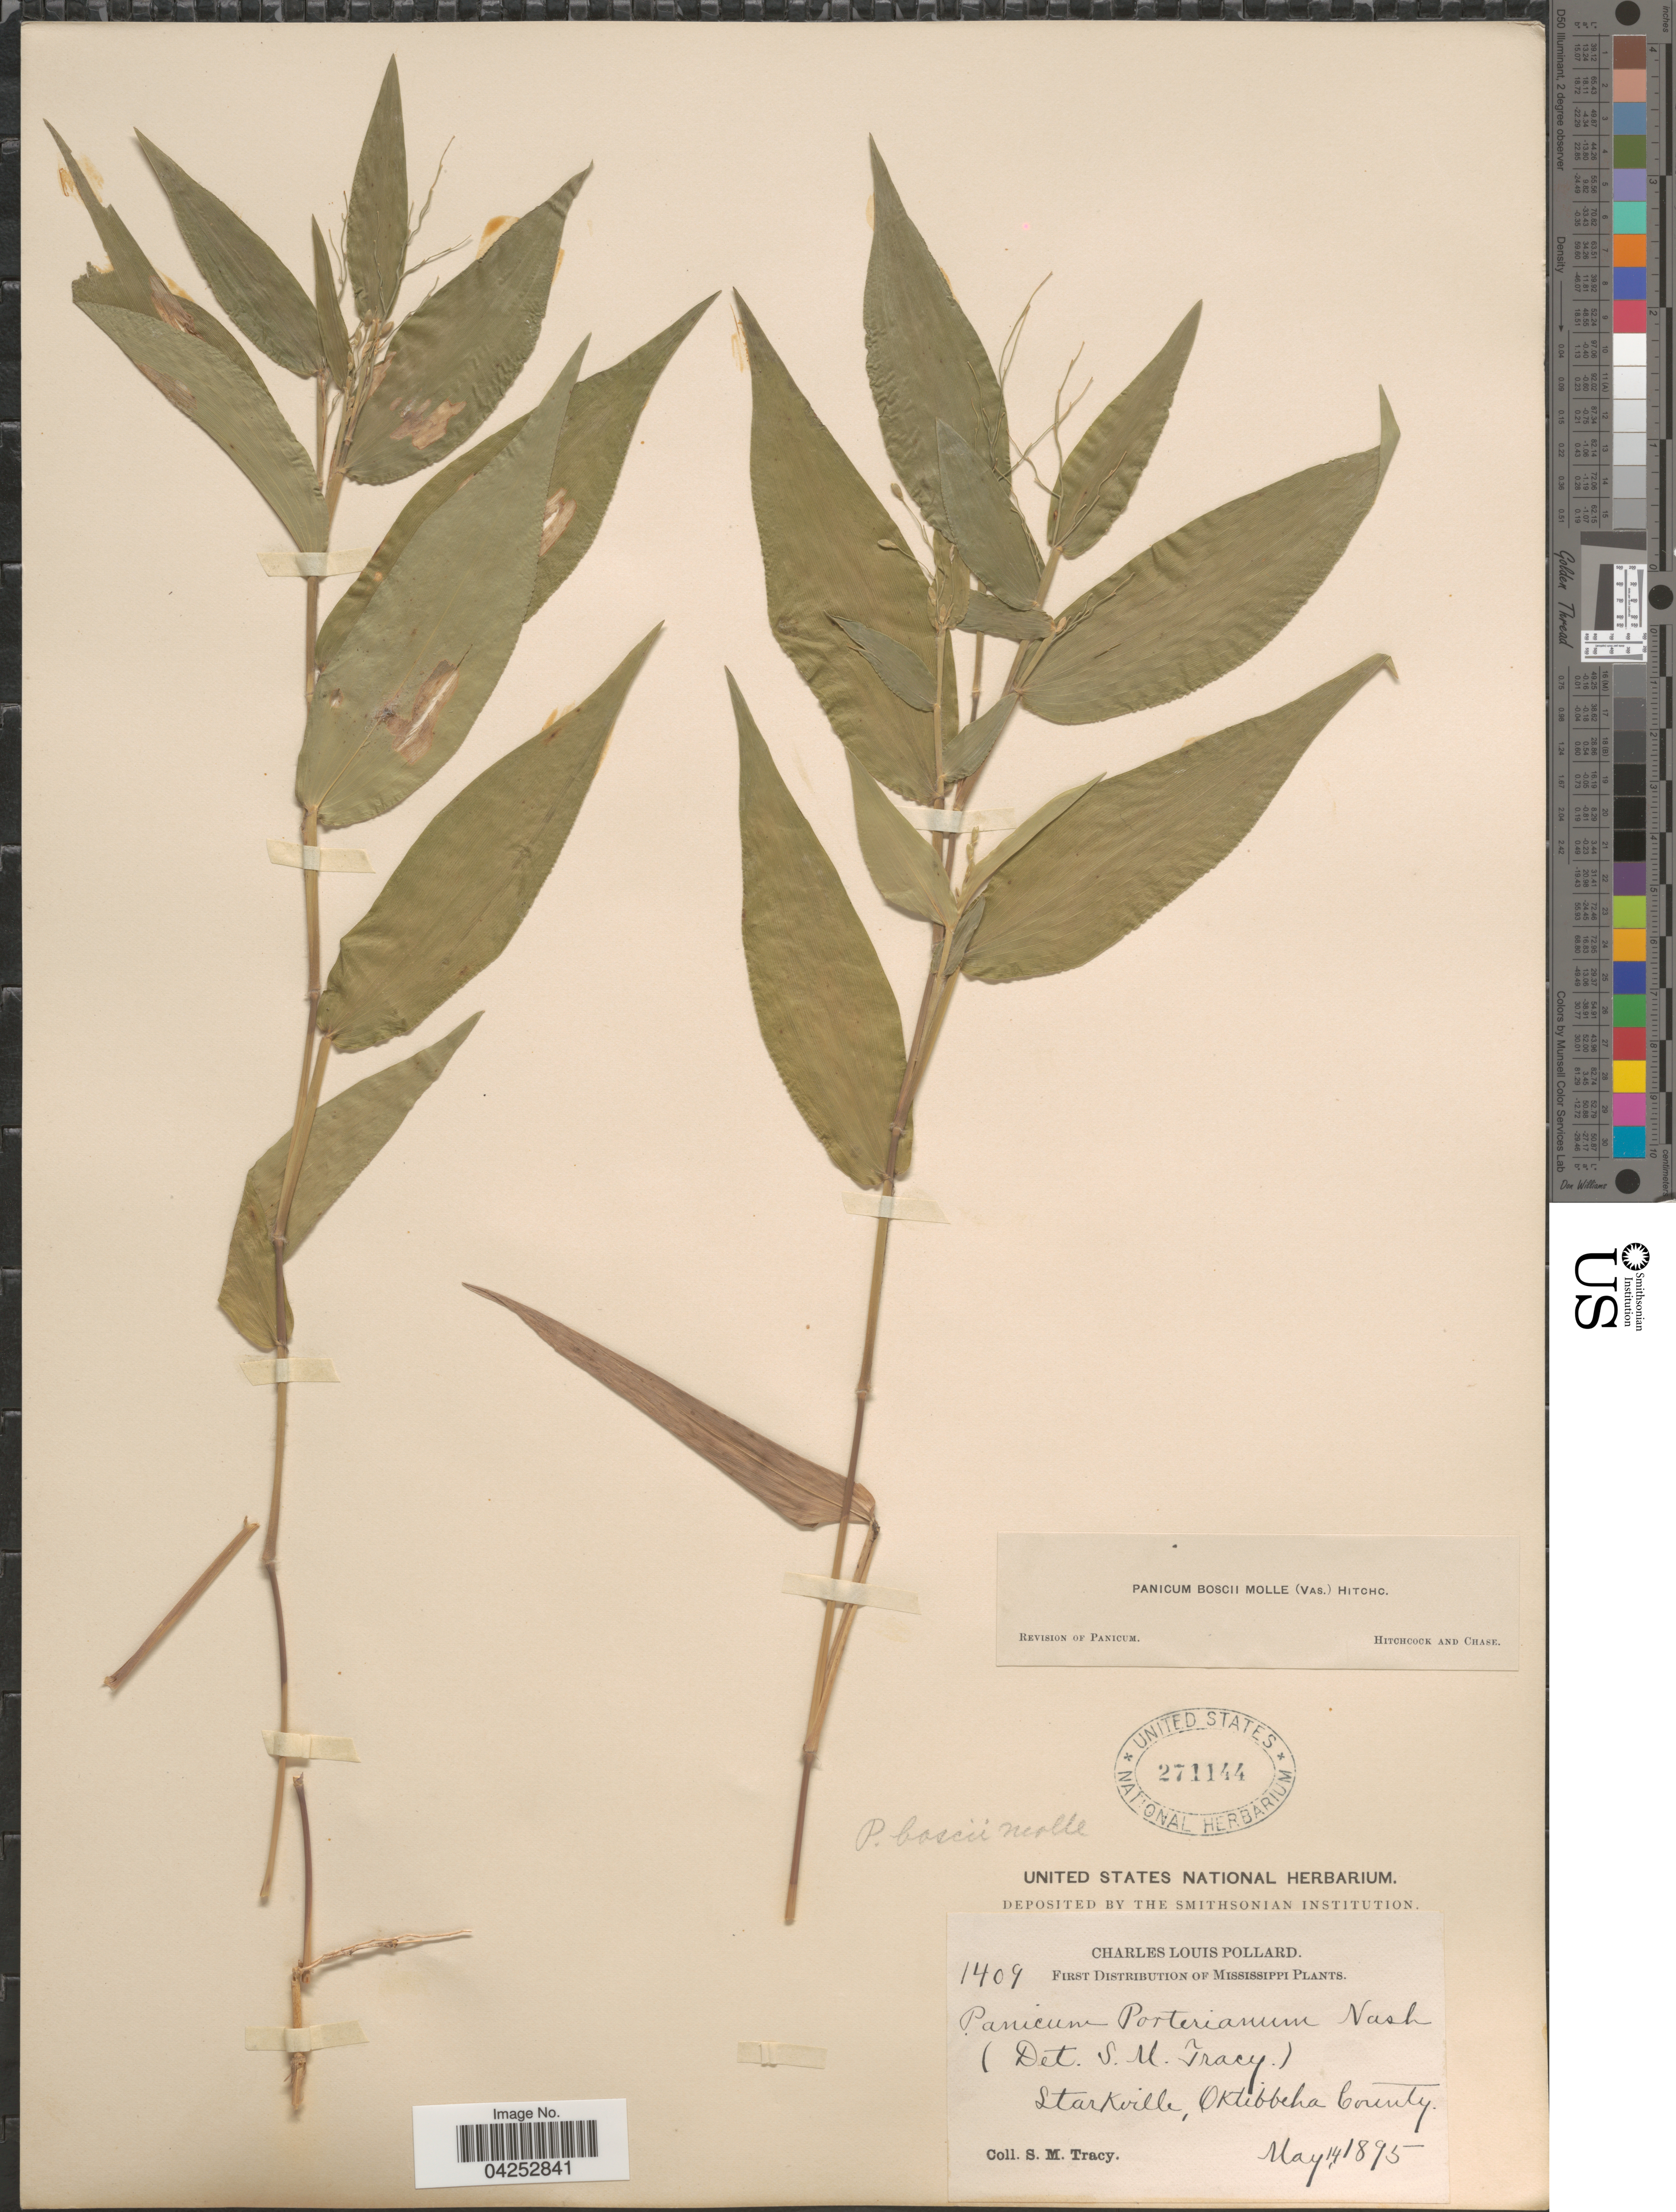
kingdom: Plantae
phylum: Tracheophyta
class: Liliopsida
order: Poales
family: Poaceae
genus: Dichanthelium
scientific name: Dichanthelium boscii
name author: (Poir.) Gould & C.A. Clark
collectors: S. M. Tracy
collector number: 1409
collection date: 1895-05-14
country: United States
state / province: Mississippi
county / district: Oktibbeha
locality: Starkville, Oktibbeha County.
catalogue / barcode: US 271144